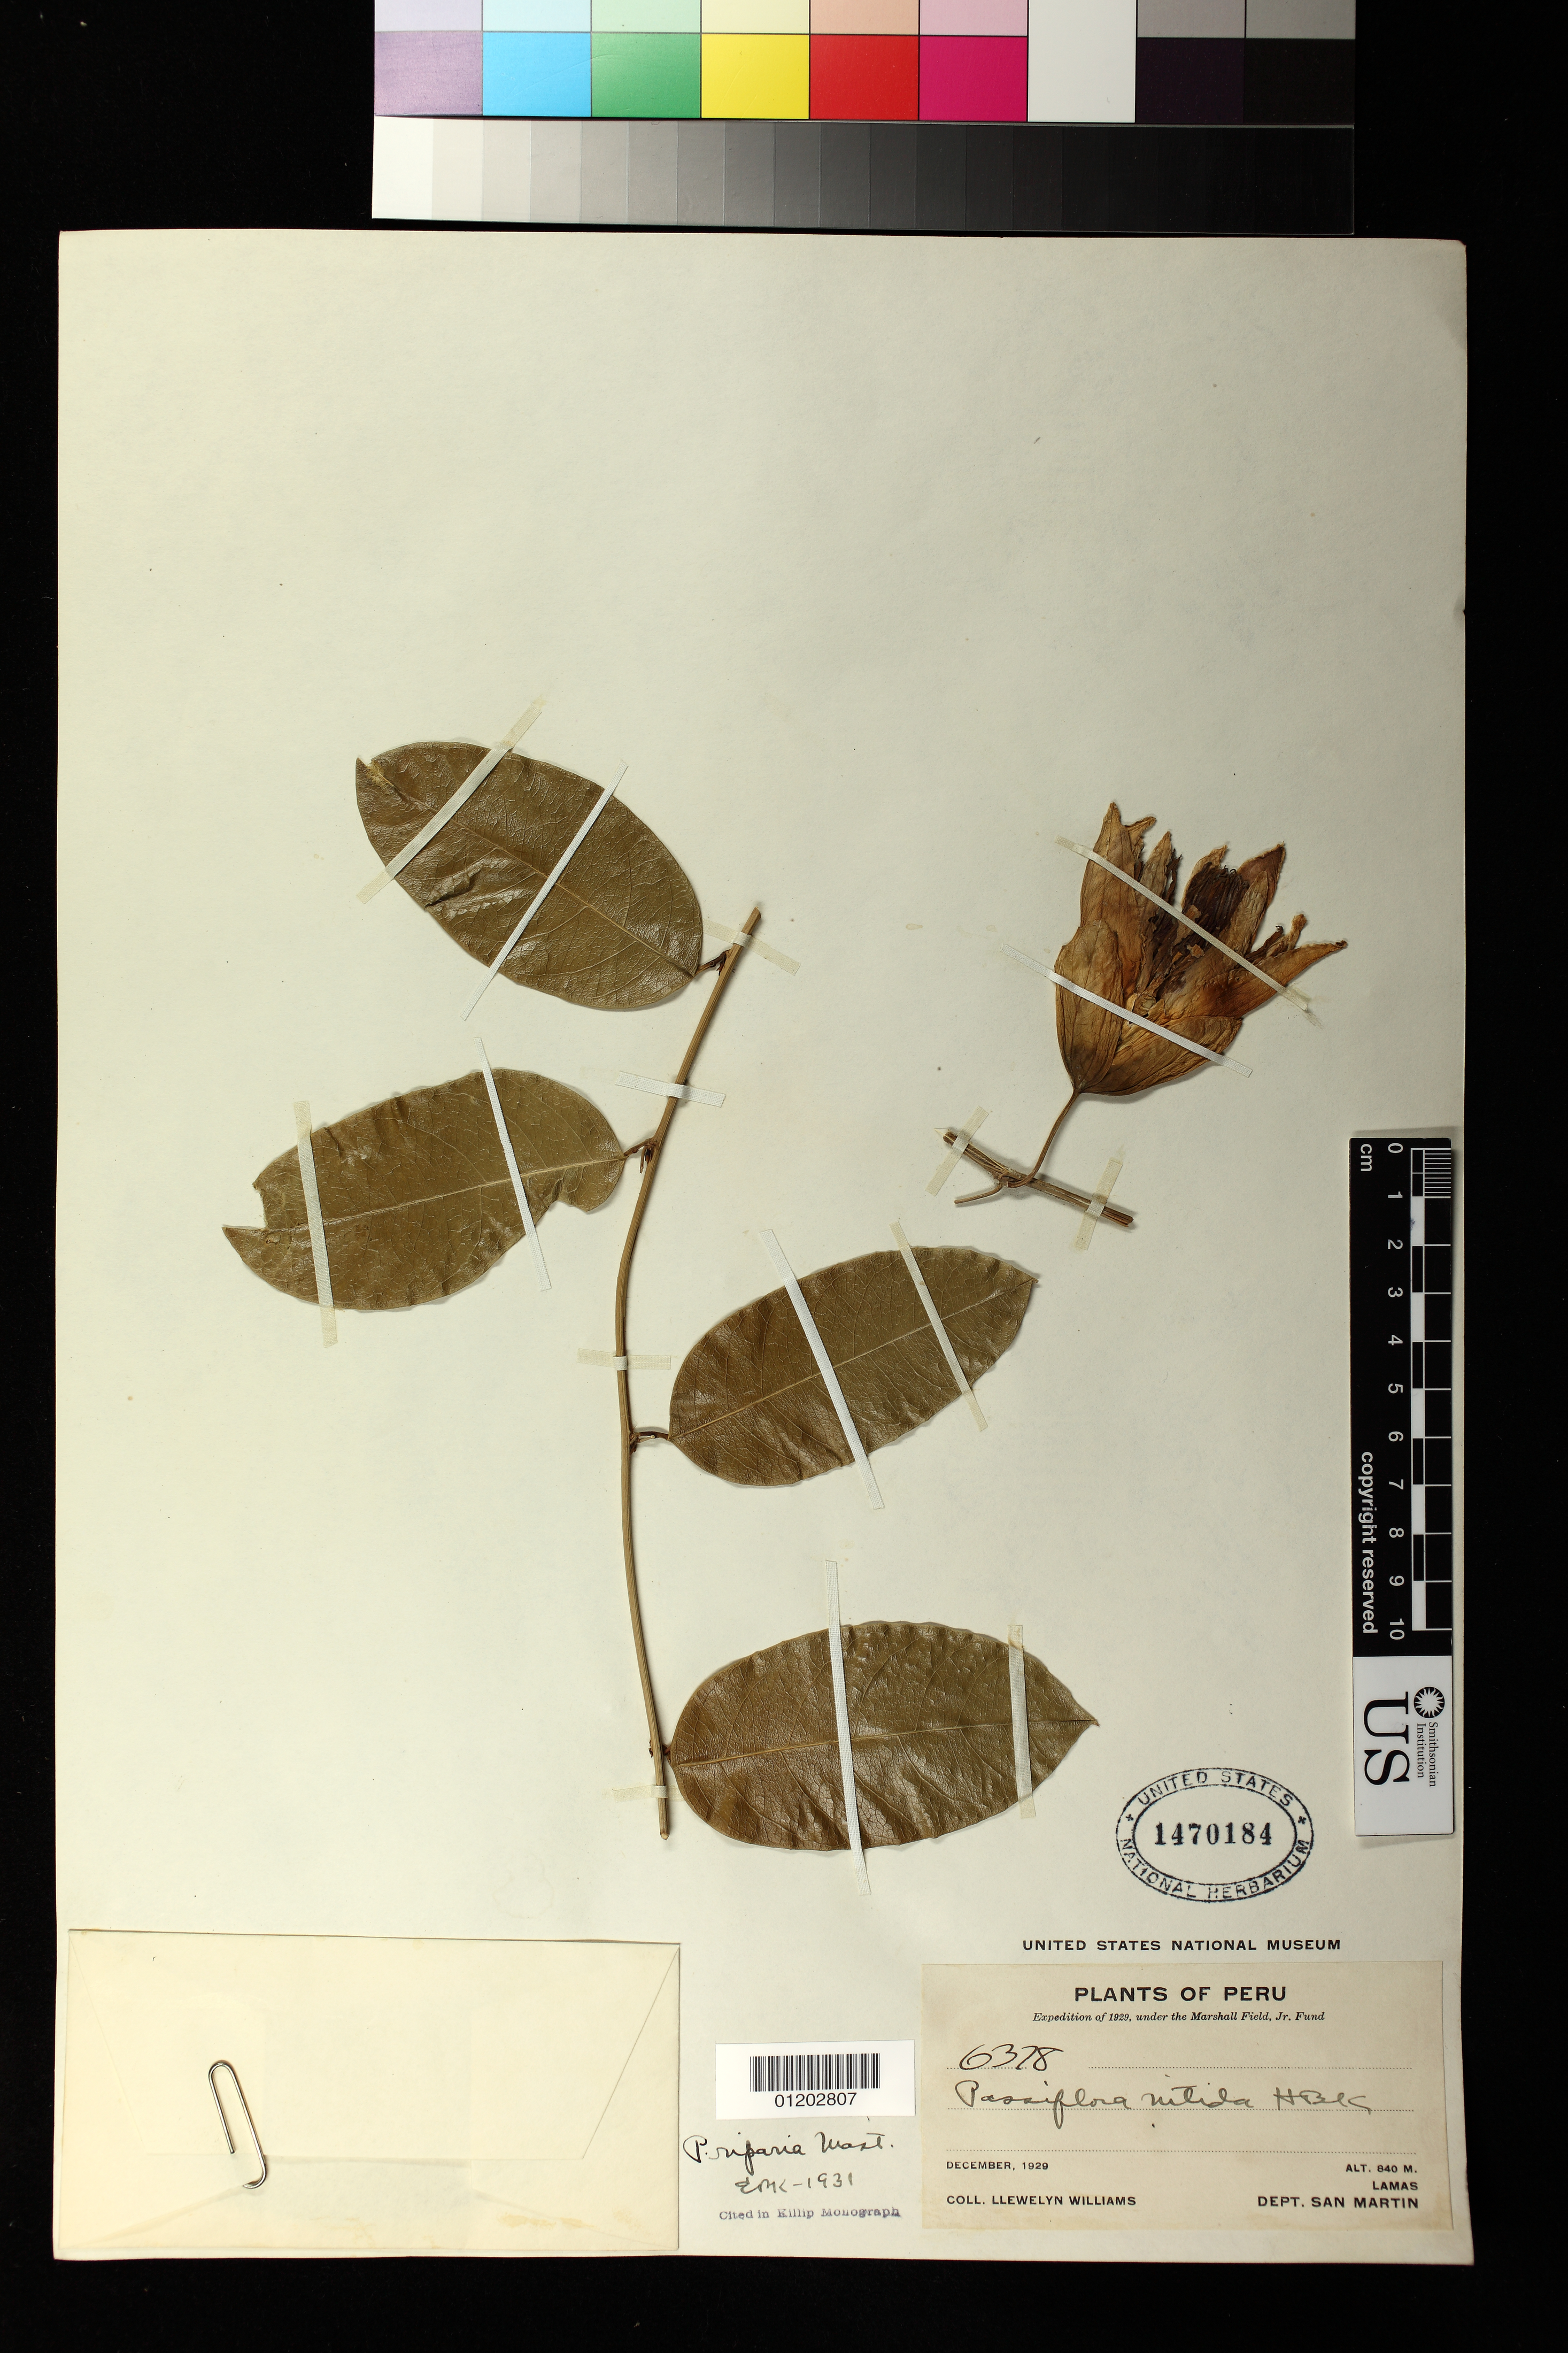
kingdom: Plantae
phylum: Tracheophyta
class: Magnoliopsida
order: Malpighiales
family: Passifloraceae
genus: Passiflora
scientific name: Passiflora nitida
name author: Kunth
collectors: L. Williams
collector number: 6378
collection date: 1929-12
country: Peru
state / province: San Martín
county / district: Lamas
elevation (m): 840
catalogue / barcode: US 1470184